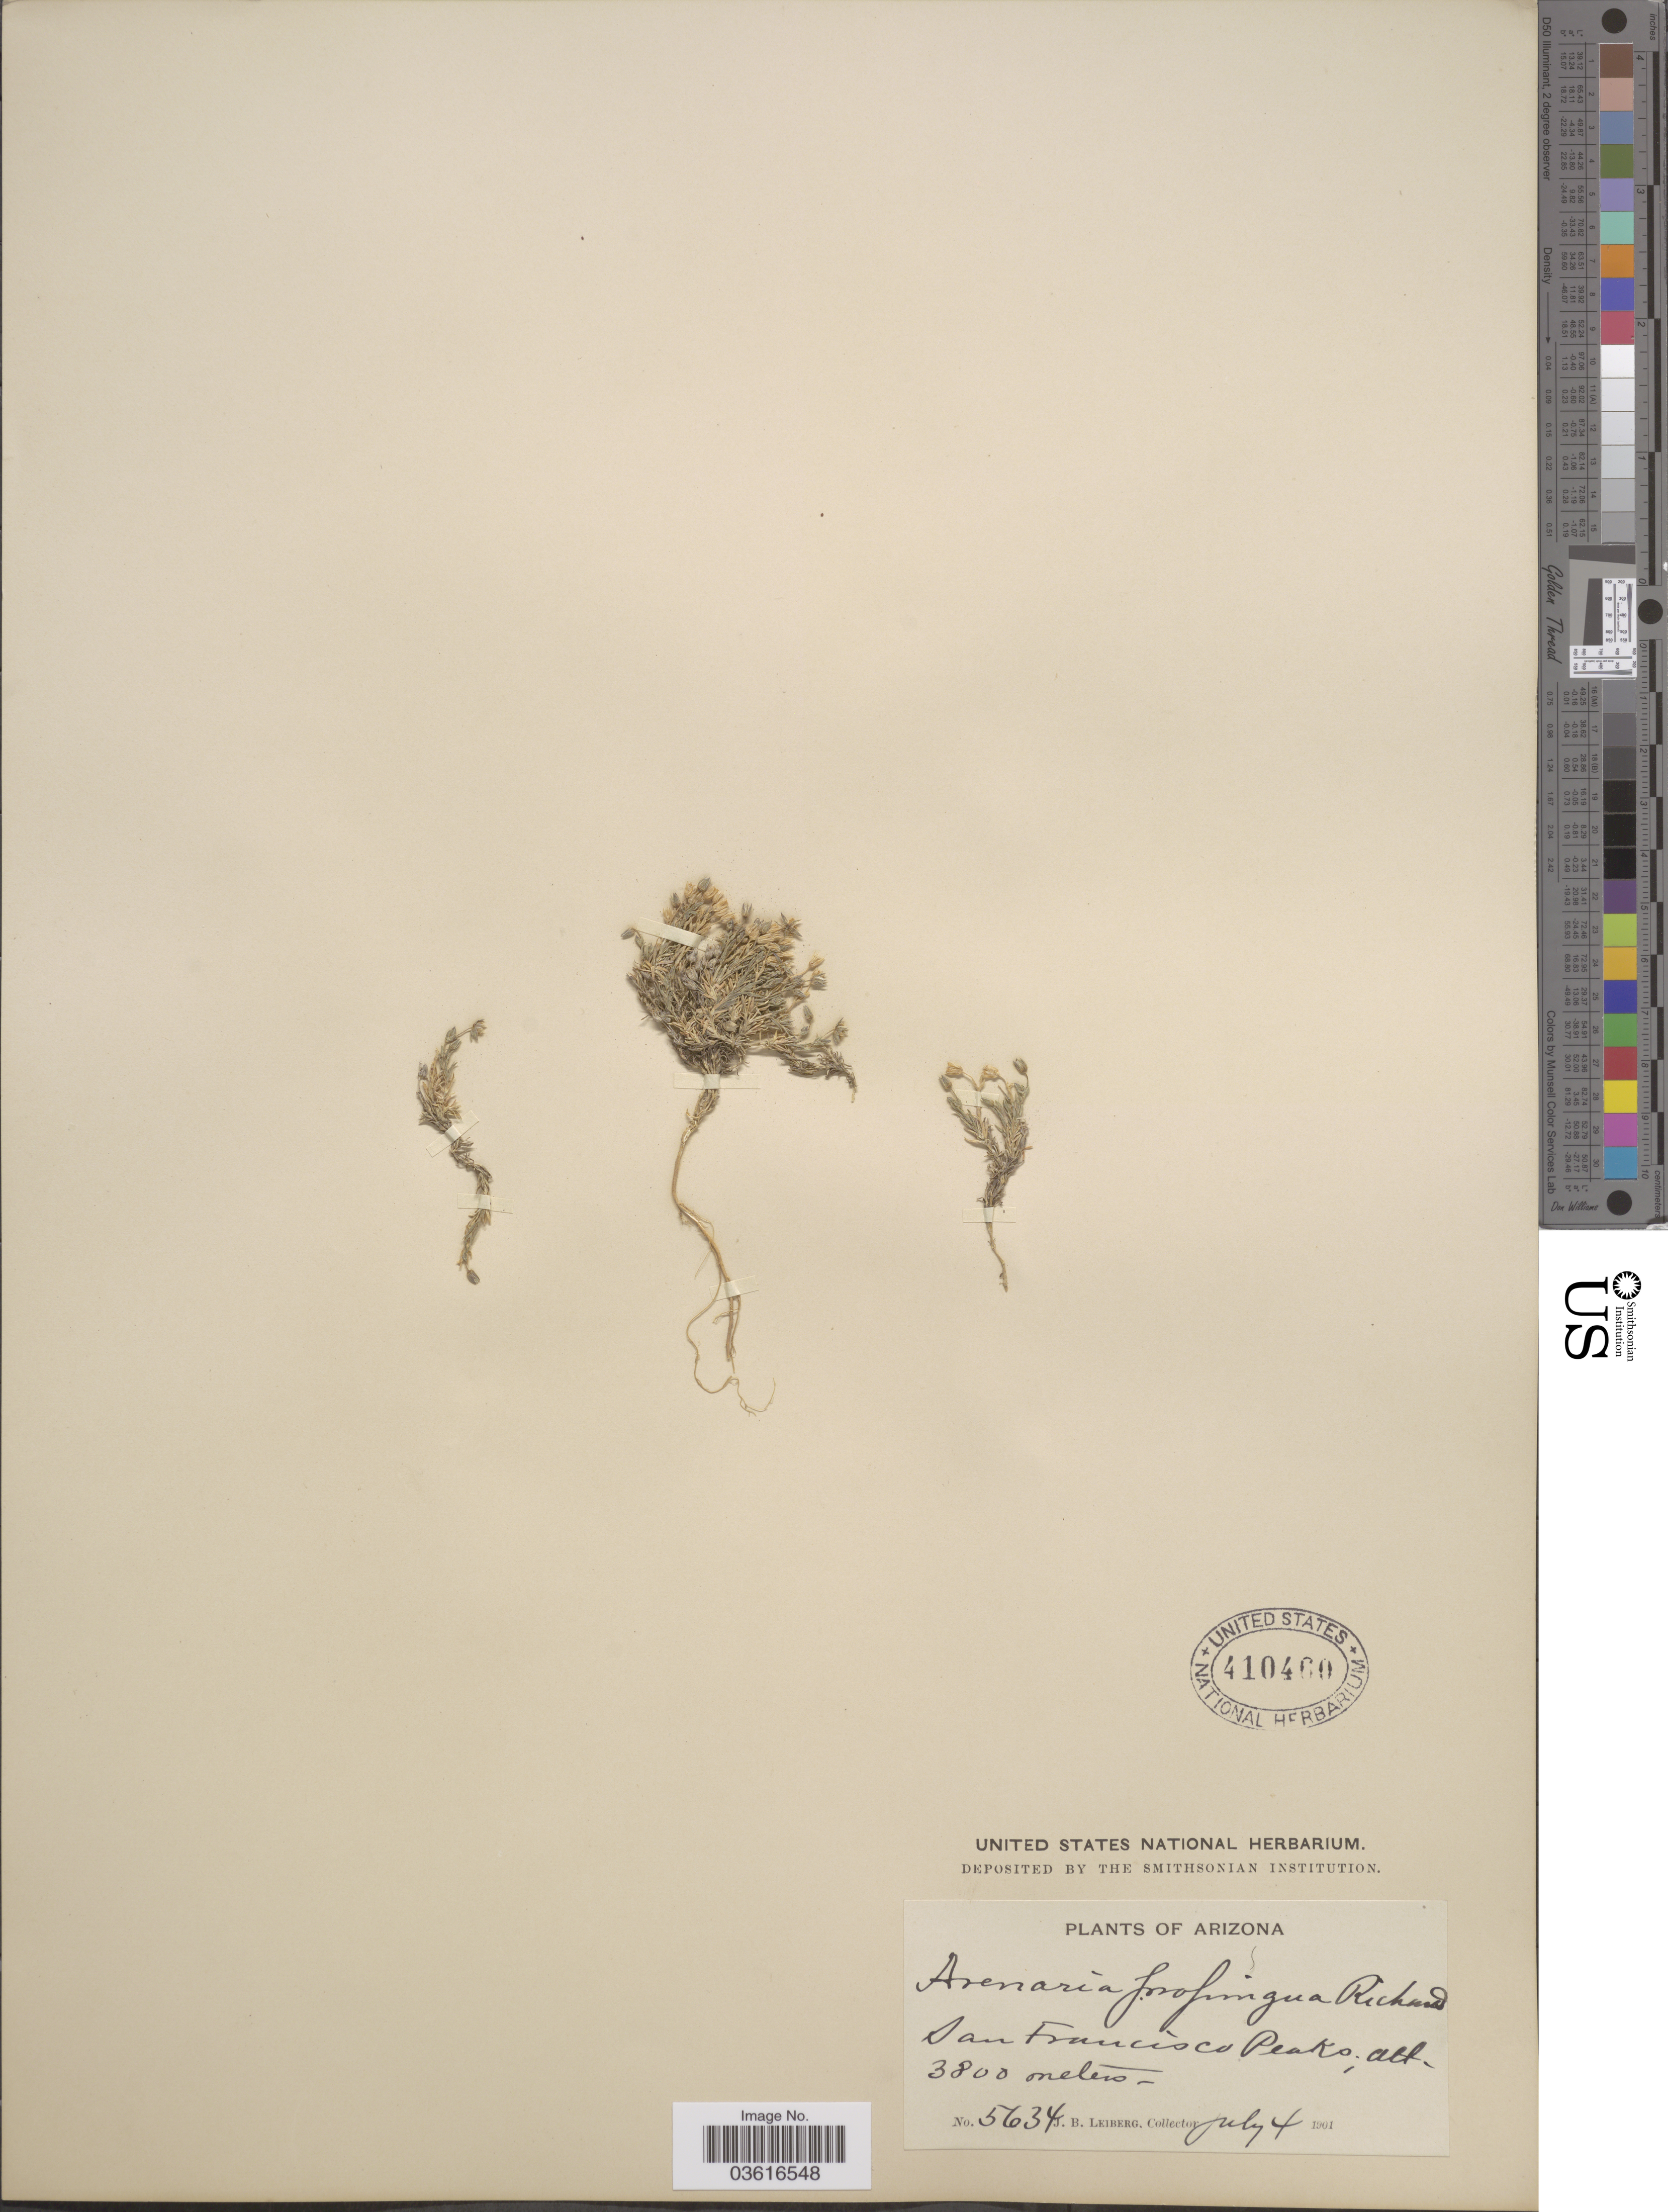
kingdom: Plantae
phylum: Tracheophyta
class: Magnoliopsida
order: Caryophyllales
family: Caryophyllaceae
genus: Minuartia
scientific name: Minuartia propinqua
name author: (Richardson) House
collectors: J. B. Leiberg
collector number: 5634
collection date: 1901-07-04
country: United States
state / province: Arizona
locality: San Francisco Peaks.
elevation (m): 3800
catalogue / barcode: US 410460